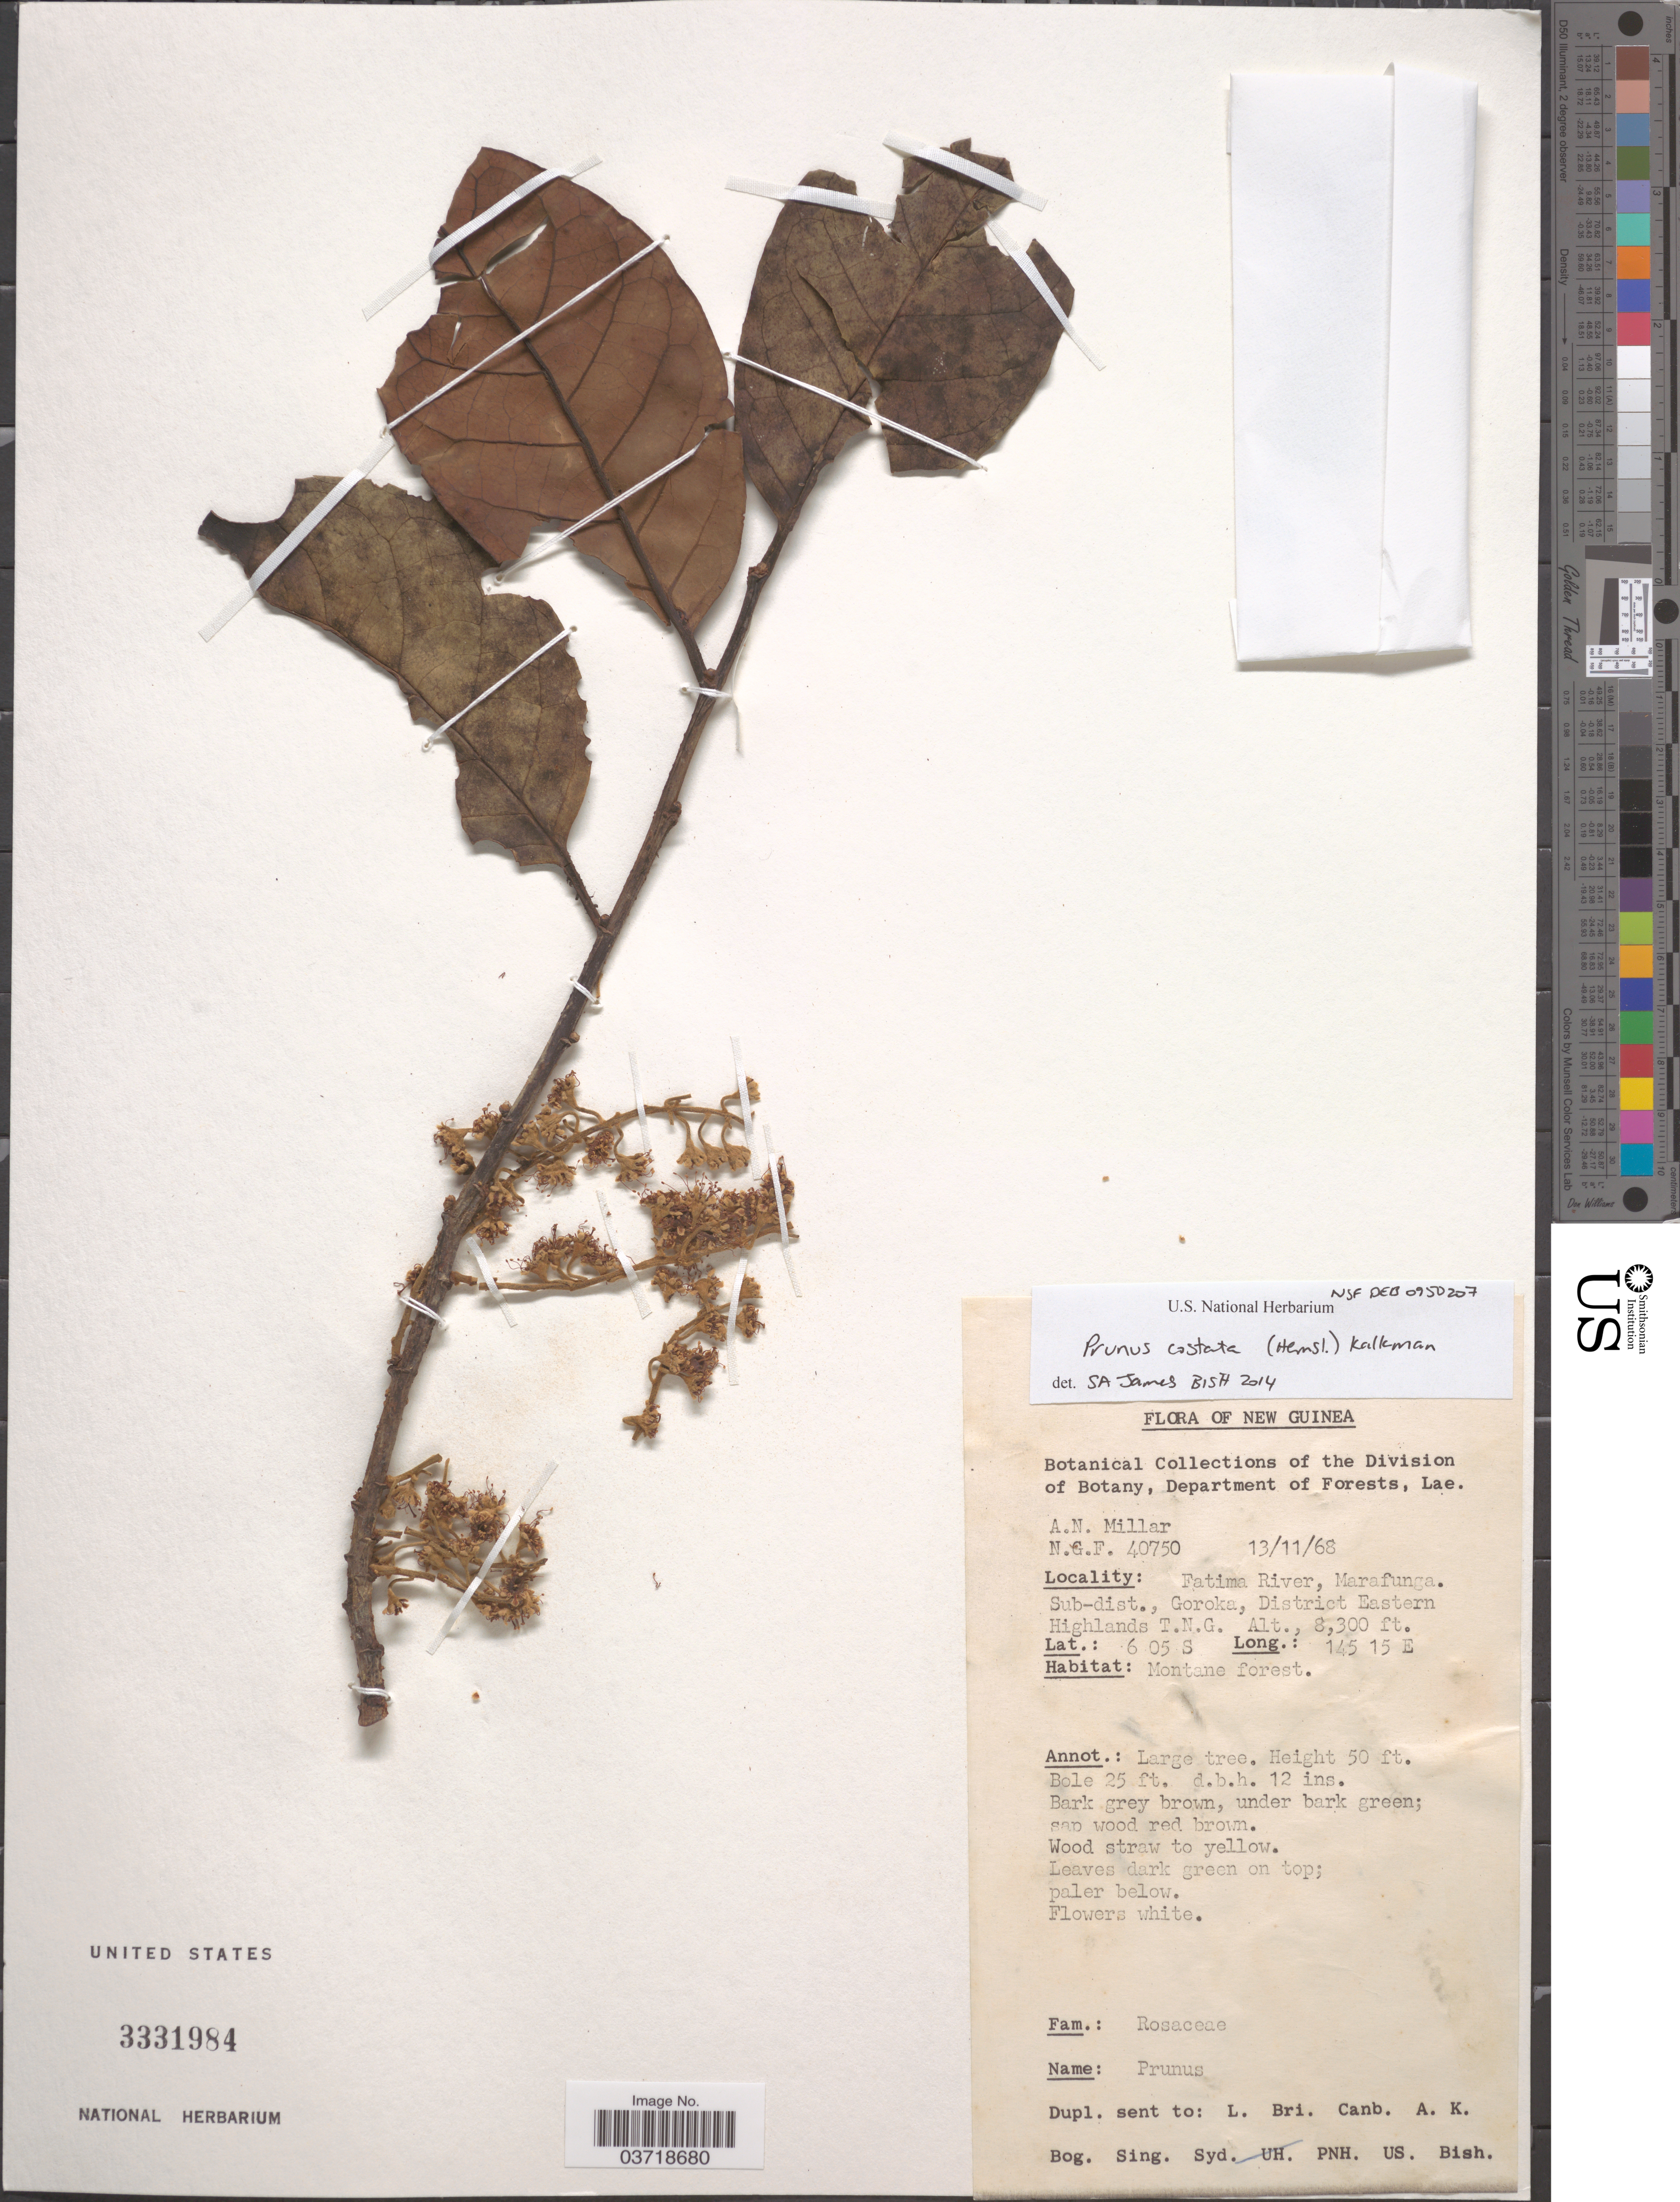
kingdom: Plantae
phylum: Tracheophyta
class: Magnoliopsida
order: Rosales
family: Rosaceae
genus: Prunus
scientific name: Prunus costata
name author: (Hemsl.) Kalkman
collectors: A. Millar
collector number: NGF 40750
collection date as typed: Transcribed d/m/y: 13/11/68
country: Papua New Guinea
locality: New Guinea. Fatima River, Marafunga. Sub-dist., Goroka, District Eastern Highlands T.N.G.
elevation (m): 2530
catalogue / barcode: US 3331984